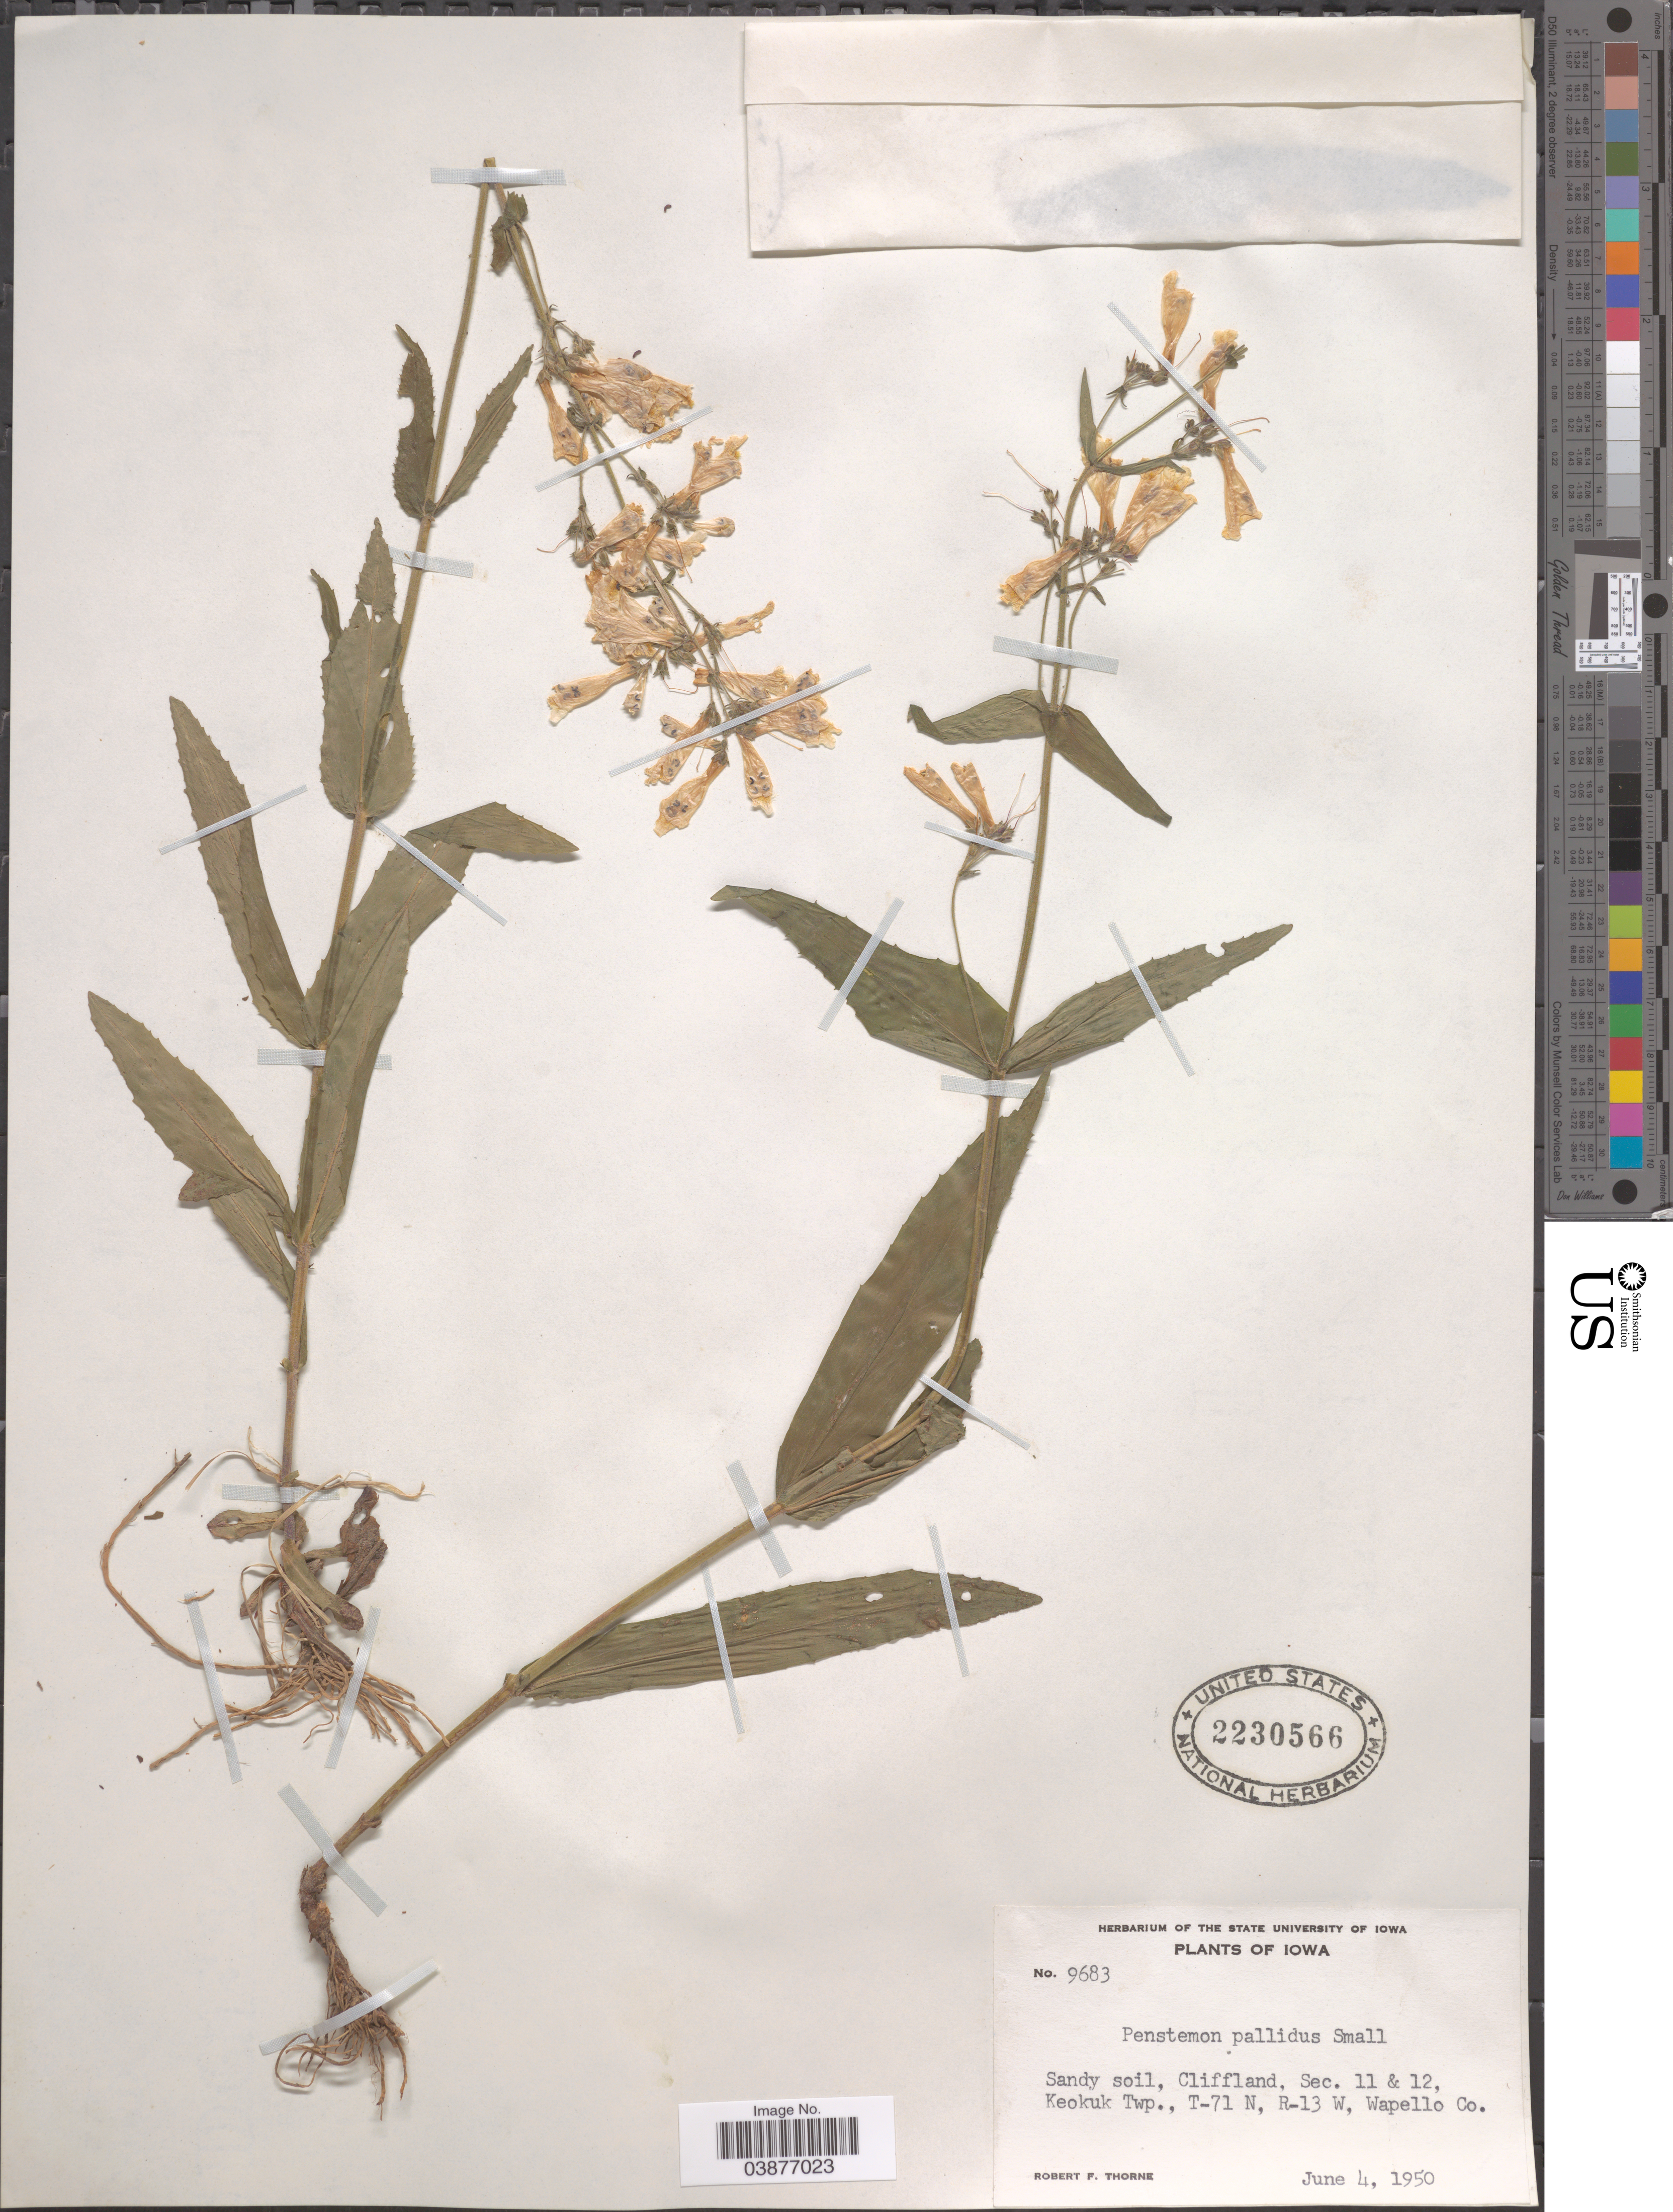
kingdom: Plantae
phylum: Tracheophyta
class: Magnoliopsida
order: Lamiales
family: Plantaginaceae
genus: Penstemon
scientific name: Penstemon pallidus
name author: Small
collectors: R. F. Thorne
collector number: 9683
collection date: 1950-06-04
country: United States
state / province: Iowa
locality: Sandy soil, Cliffland, Sec. 11 & 12, Keokuk Twp., T-71 N, R-13 W, Wapello Co.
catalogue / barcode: US 2230566